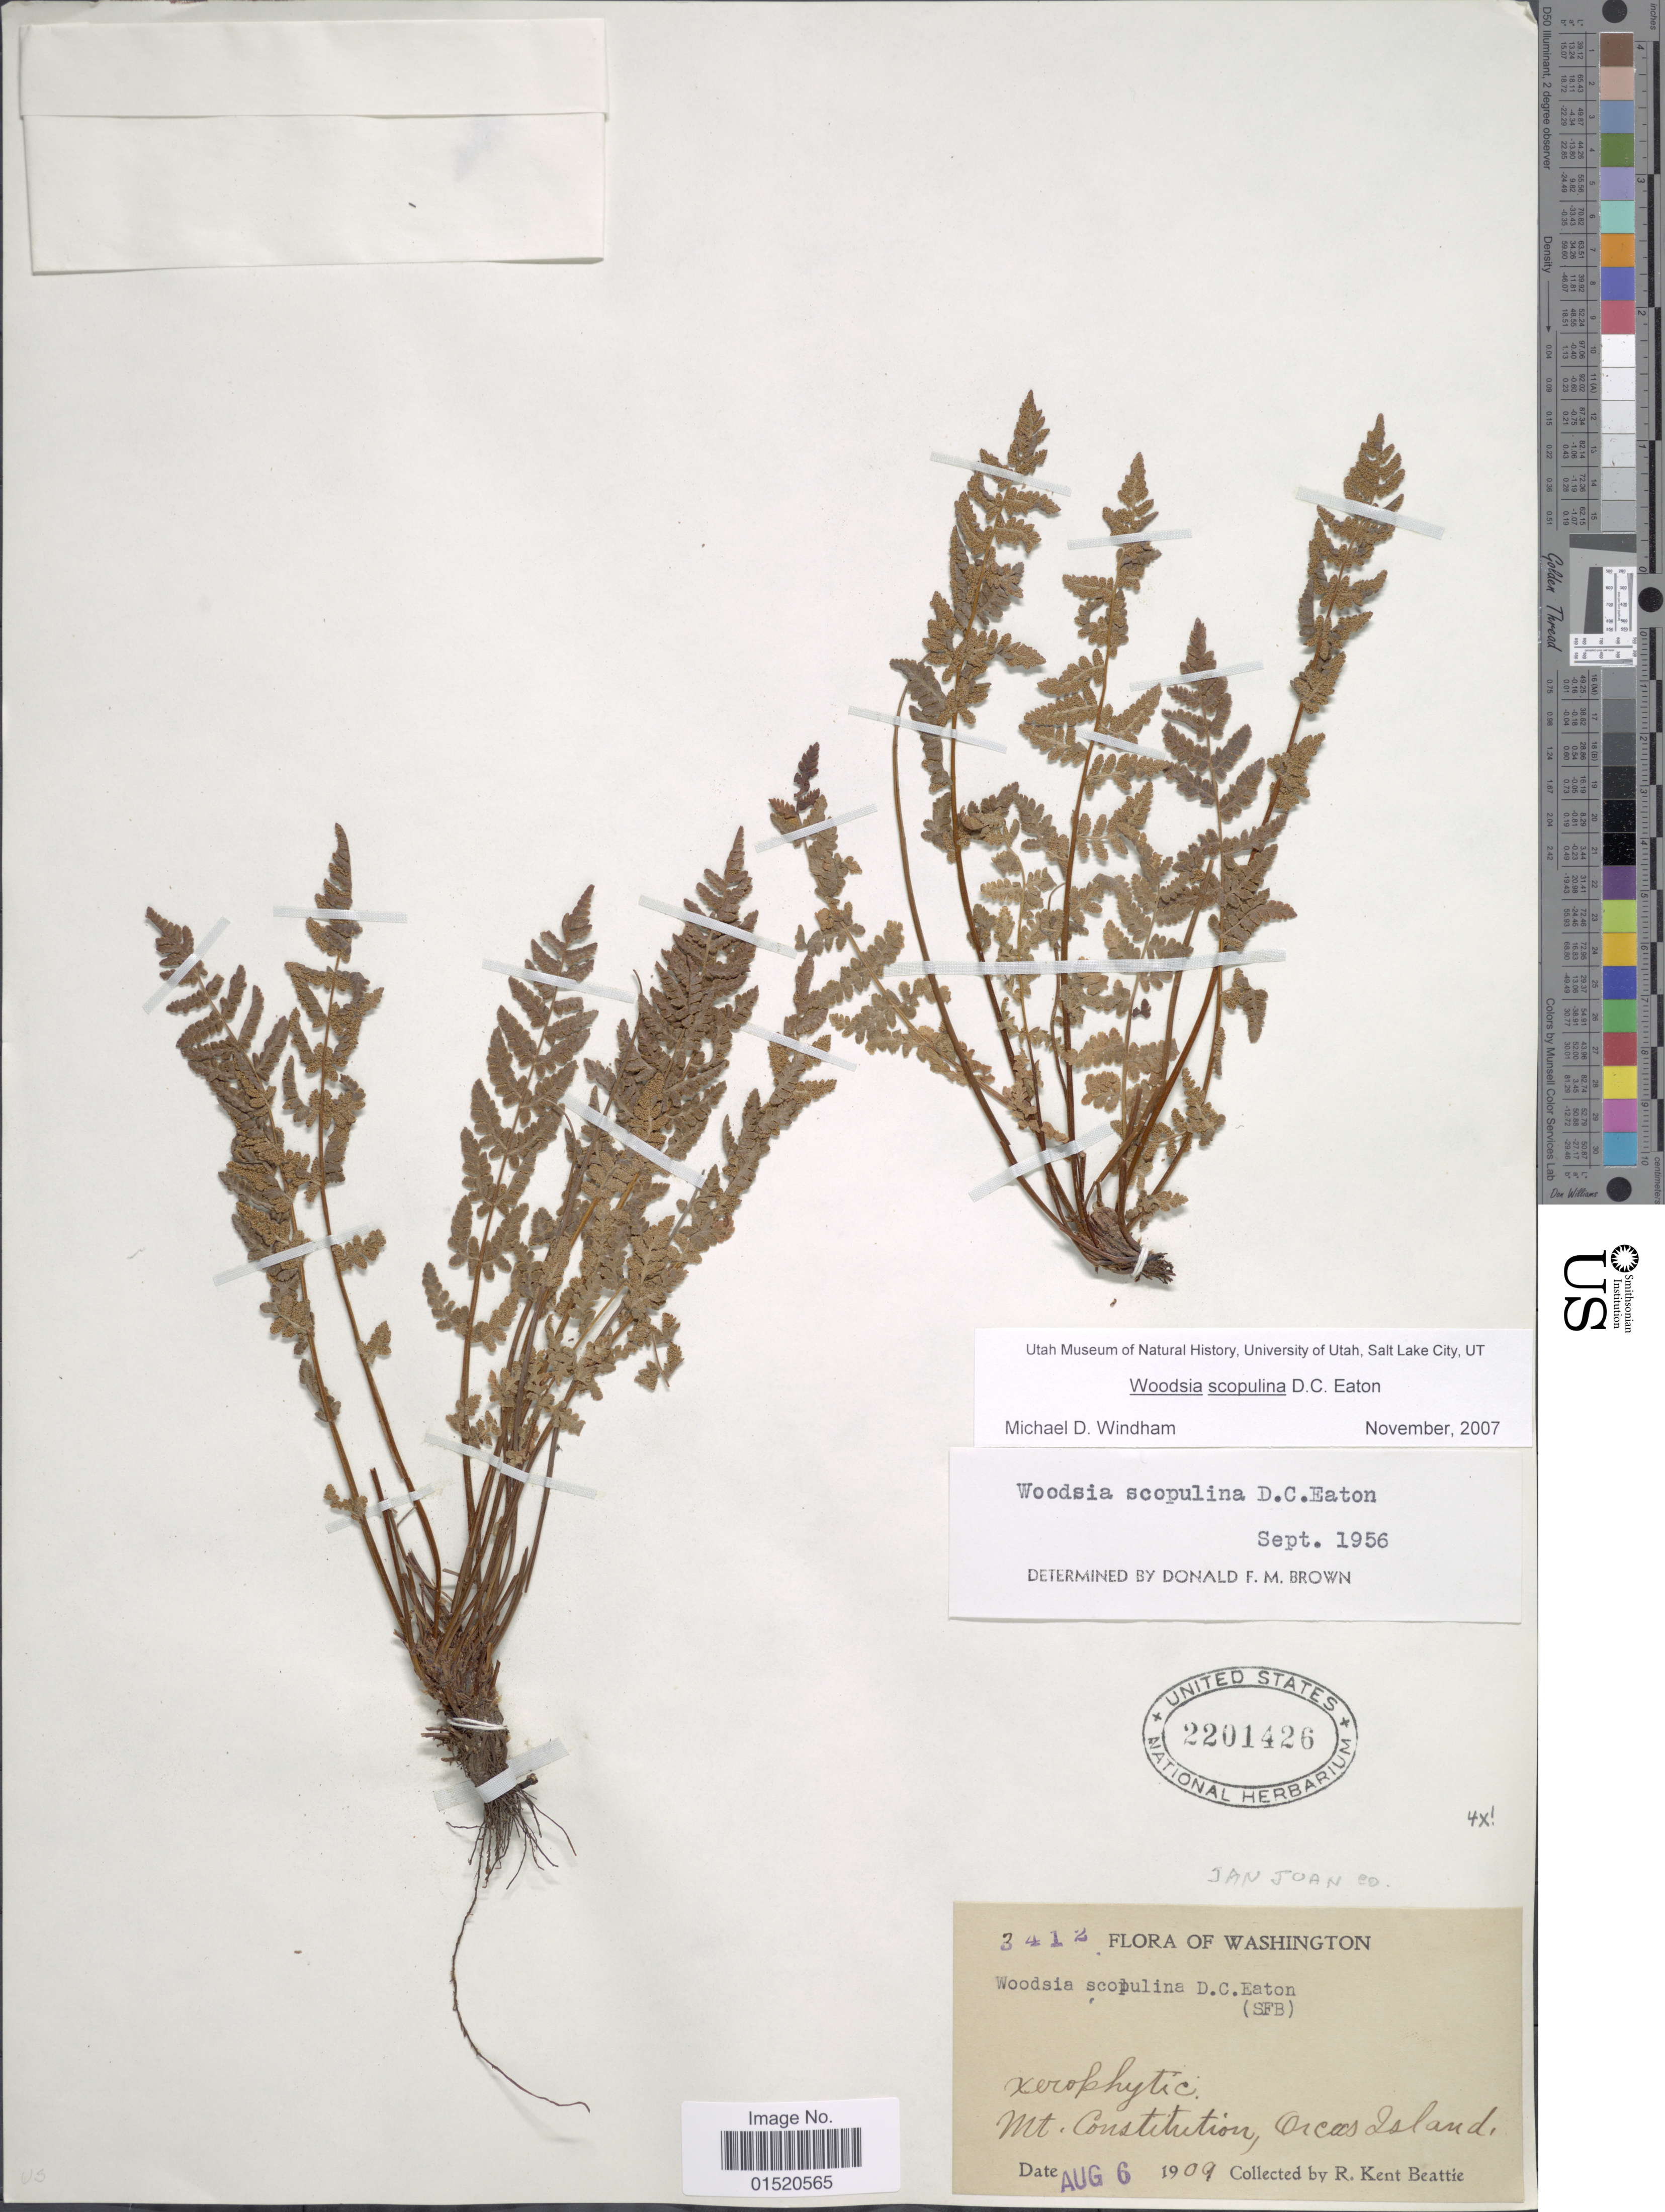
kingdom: Plantae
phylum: Tracheophyta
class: Polypodiopsida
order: Polypodiales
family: Woodsiaceae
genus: Woodsia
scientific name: Woodsia scopulina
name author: D.C. Eaton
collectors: R. K. Beattie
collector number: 3412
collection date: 1909-08-06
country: United States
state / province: Washington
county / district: San Juan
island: Orcas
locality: Mt. Constitution, Orcas Island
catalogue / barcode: US 2201426